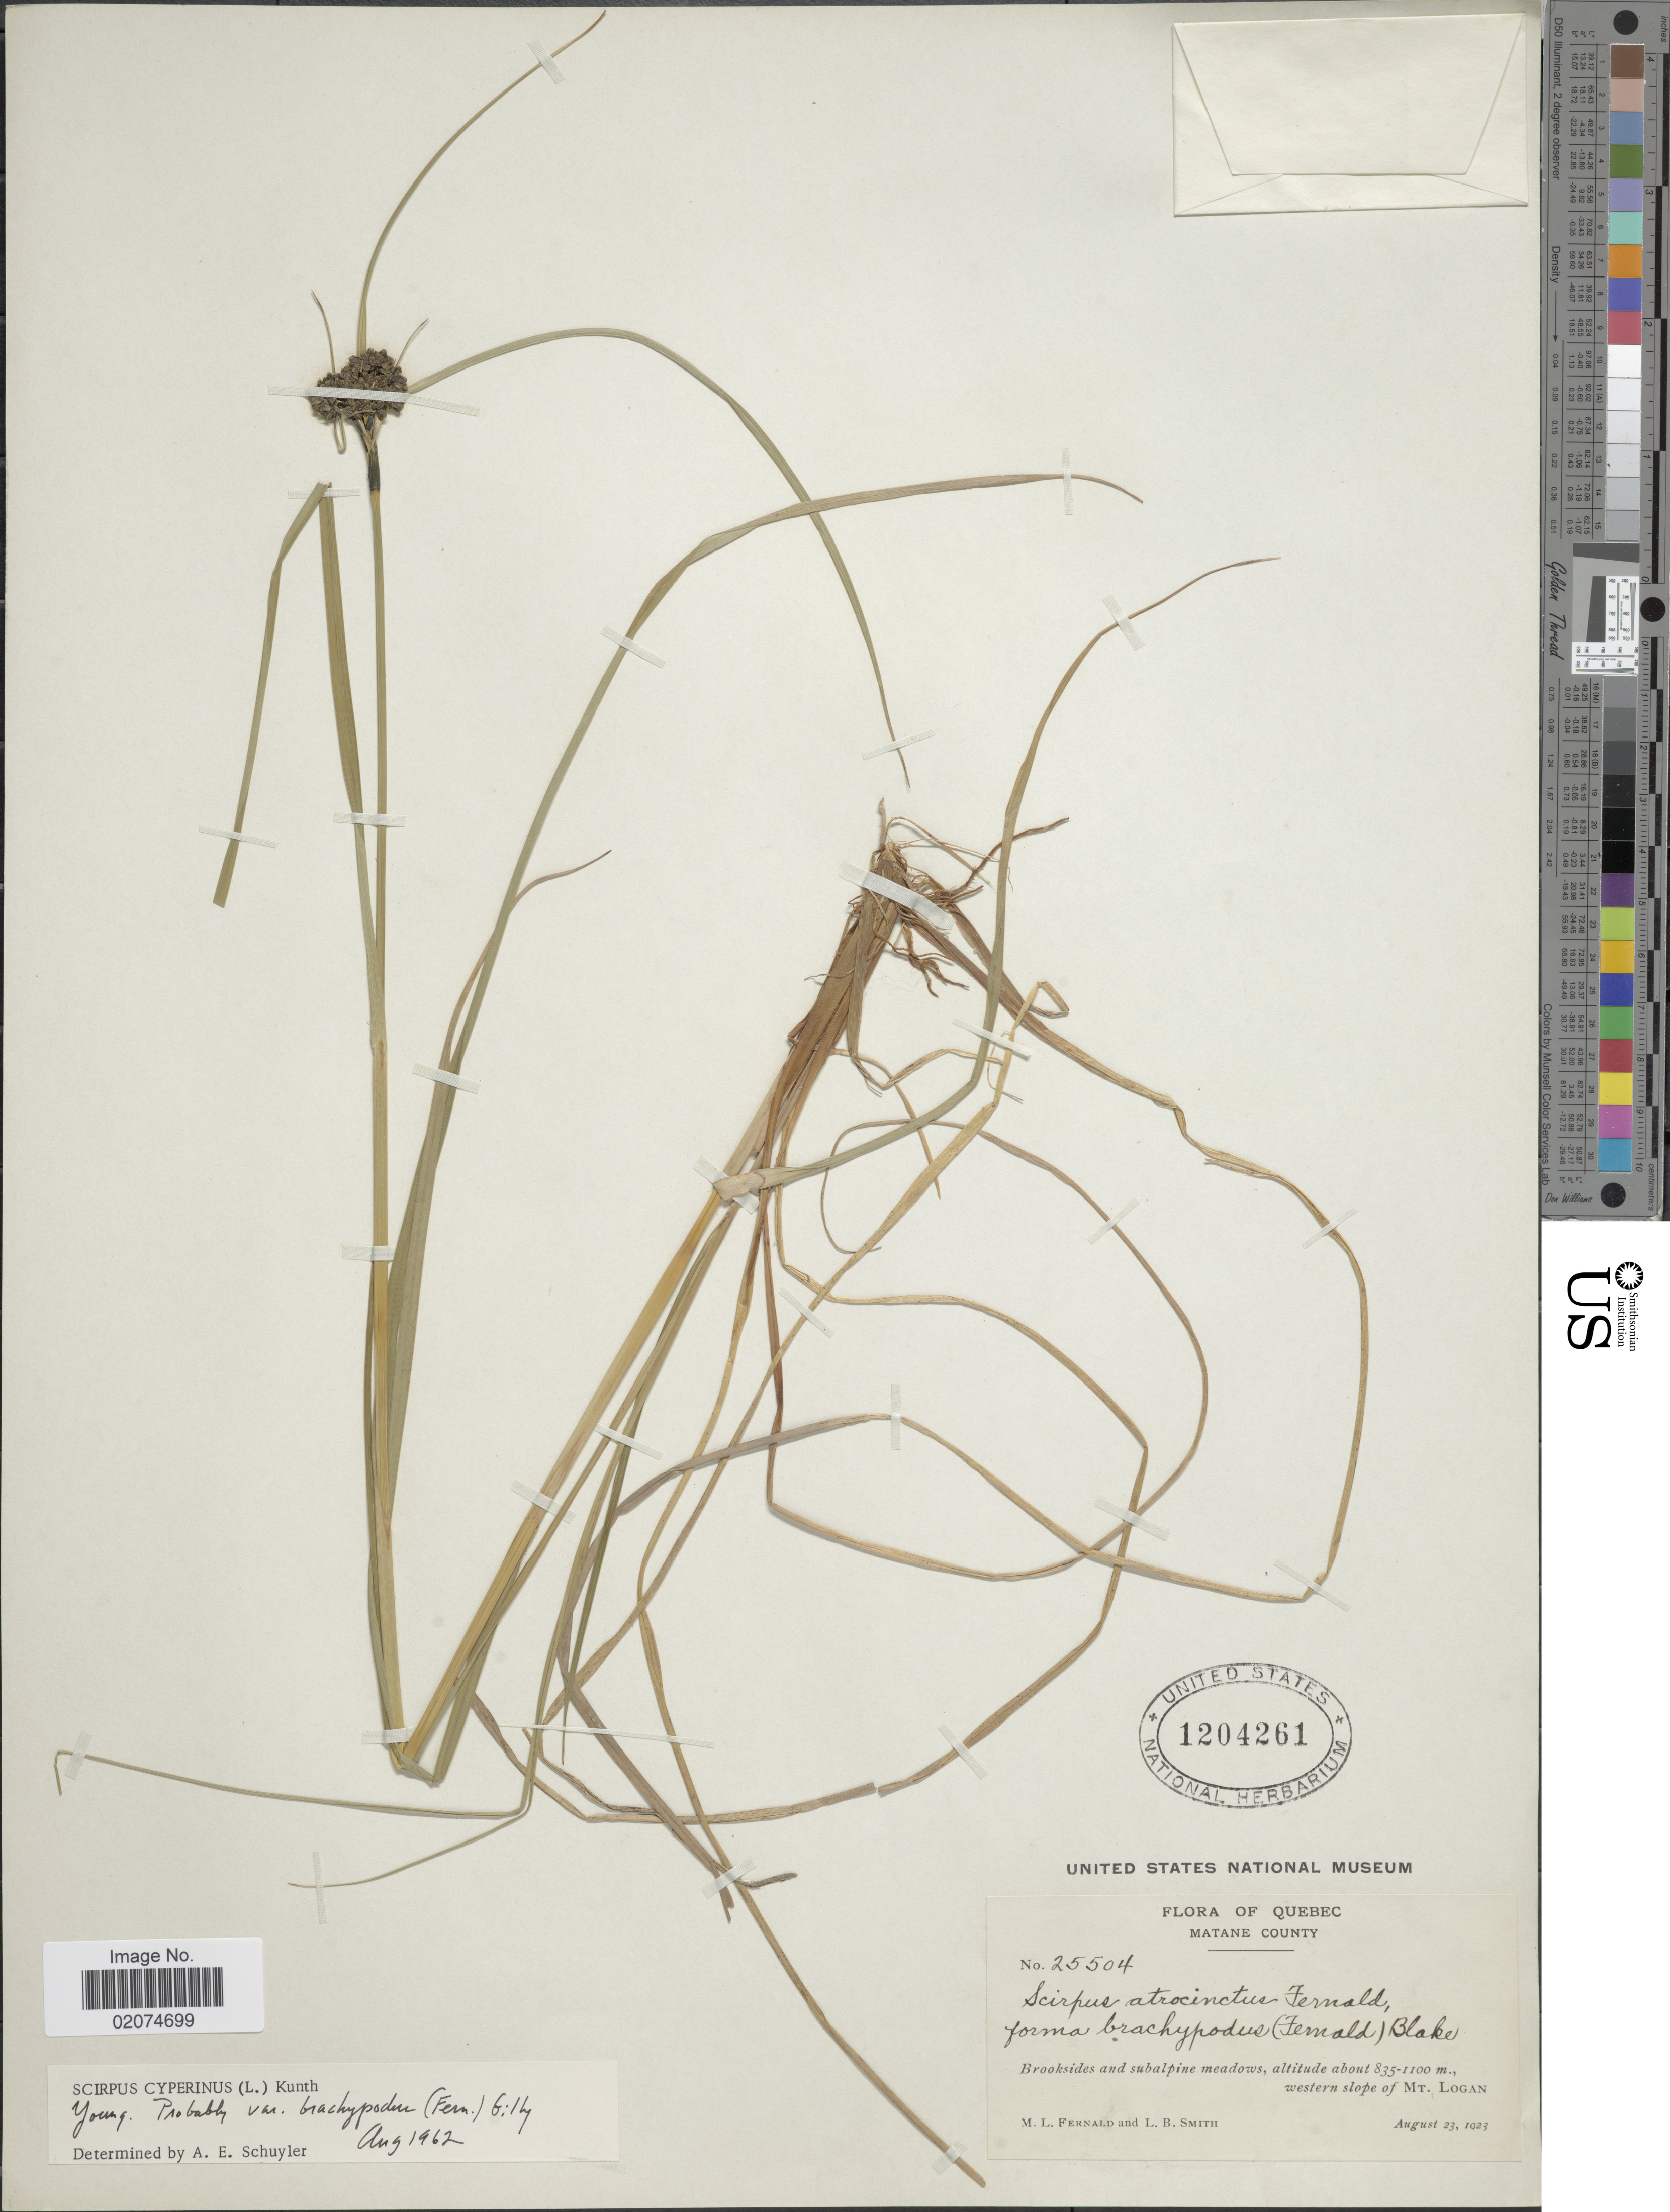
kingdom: Plantae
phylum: Tracheophyta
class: Liliopsida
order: Poales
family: Cyperaceae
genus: Scirpus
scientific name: Scirpus atrocinctus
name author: Fernald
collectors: M. L. Fernald & L. Smith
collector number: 25504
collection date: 1923-08-23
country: Canada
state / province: Quebec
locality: Mantane County. Brookside and subalpine meadows. Western slope of Mt. Logan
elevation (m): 835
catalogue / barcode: US 1204261